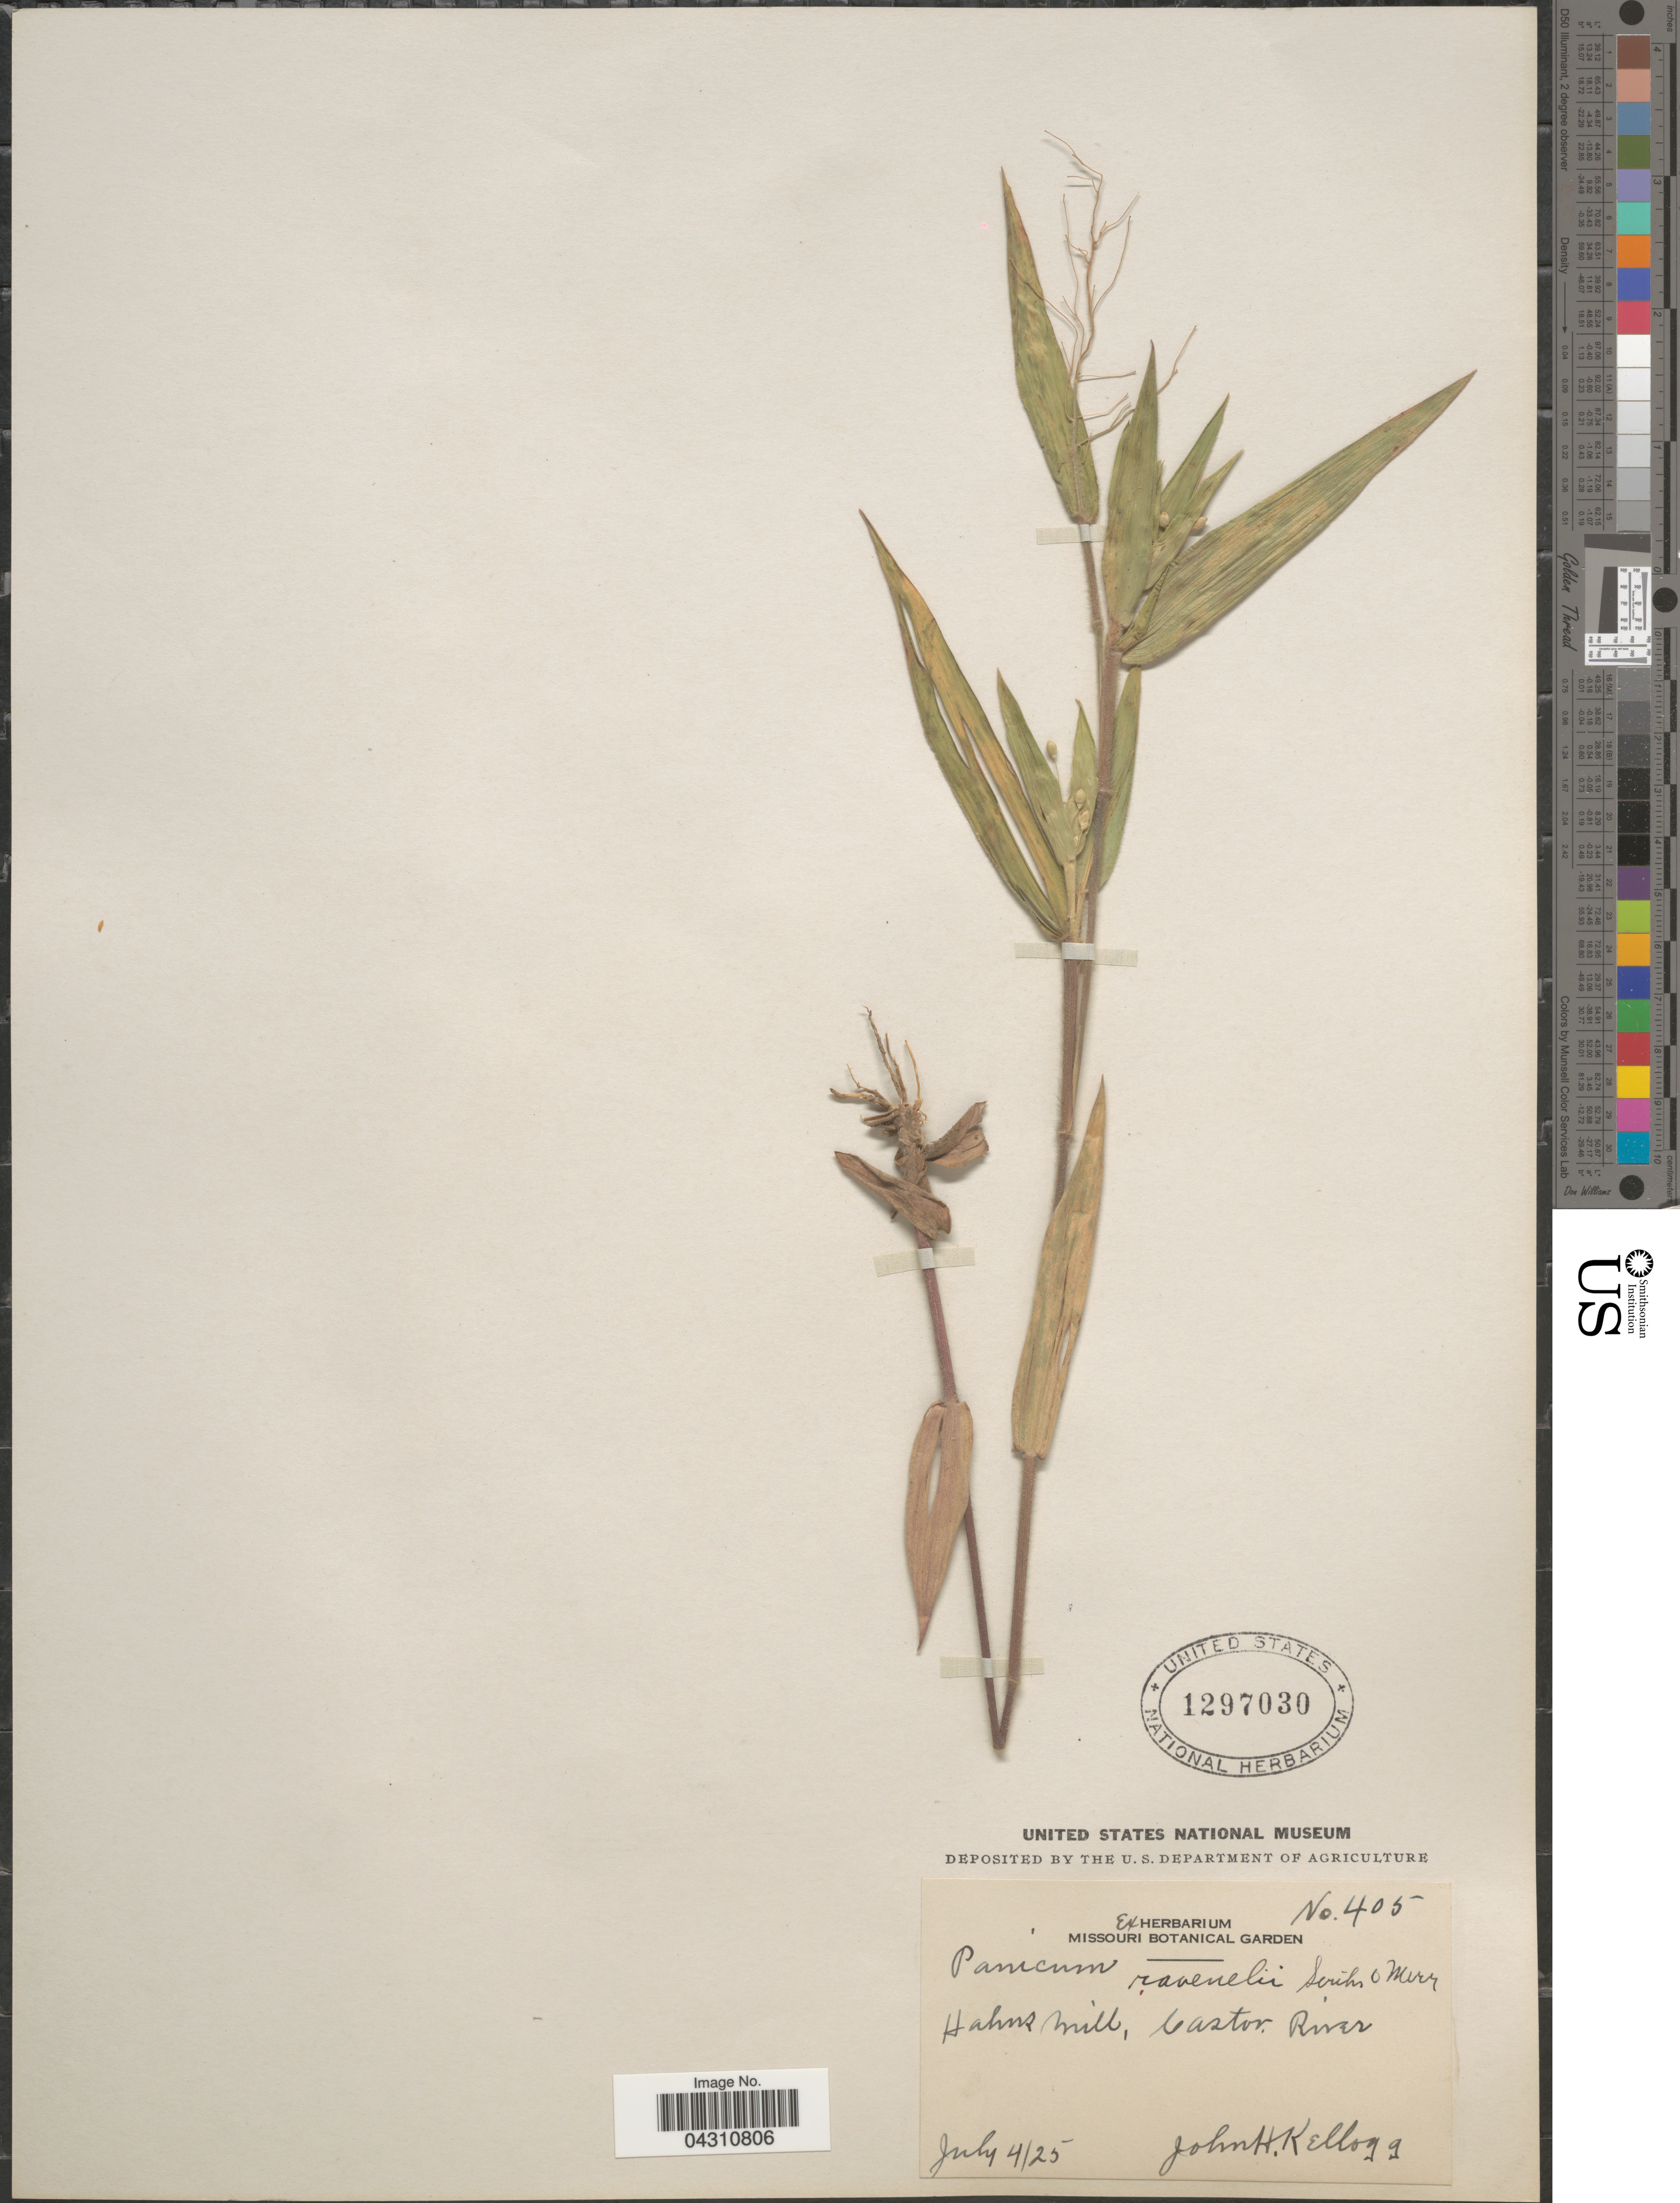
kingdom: Plantae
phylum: Tracheophyta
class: Liliopsida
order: Poales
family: Poaceae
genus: Dichanthelium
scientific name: Dichanthelium ravenelii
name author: (Scribn. & Merr.) Gould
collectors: J. H. Kellogg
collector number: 405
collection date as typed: Transcribed d/m/y: 4/7/25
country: United States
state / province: Missouri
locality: Hahns Mill, Castor River.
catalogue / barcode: US 1297030